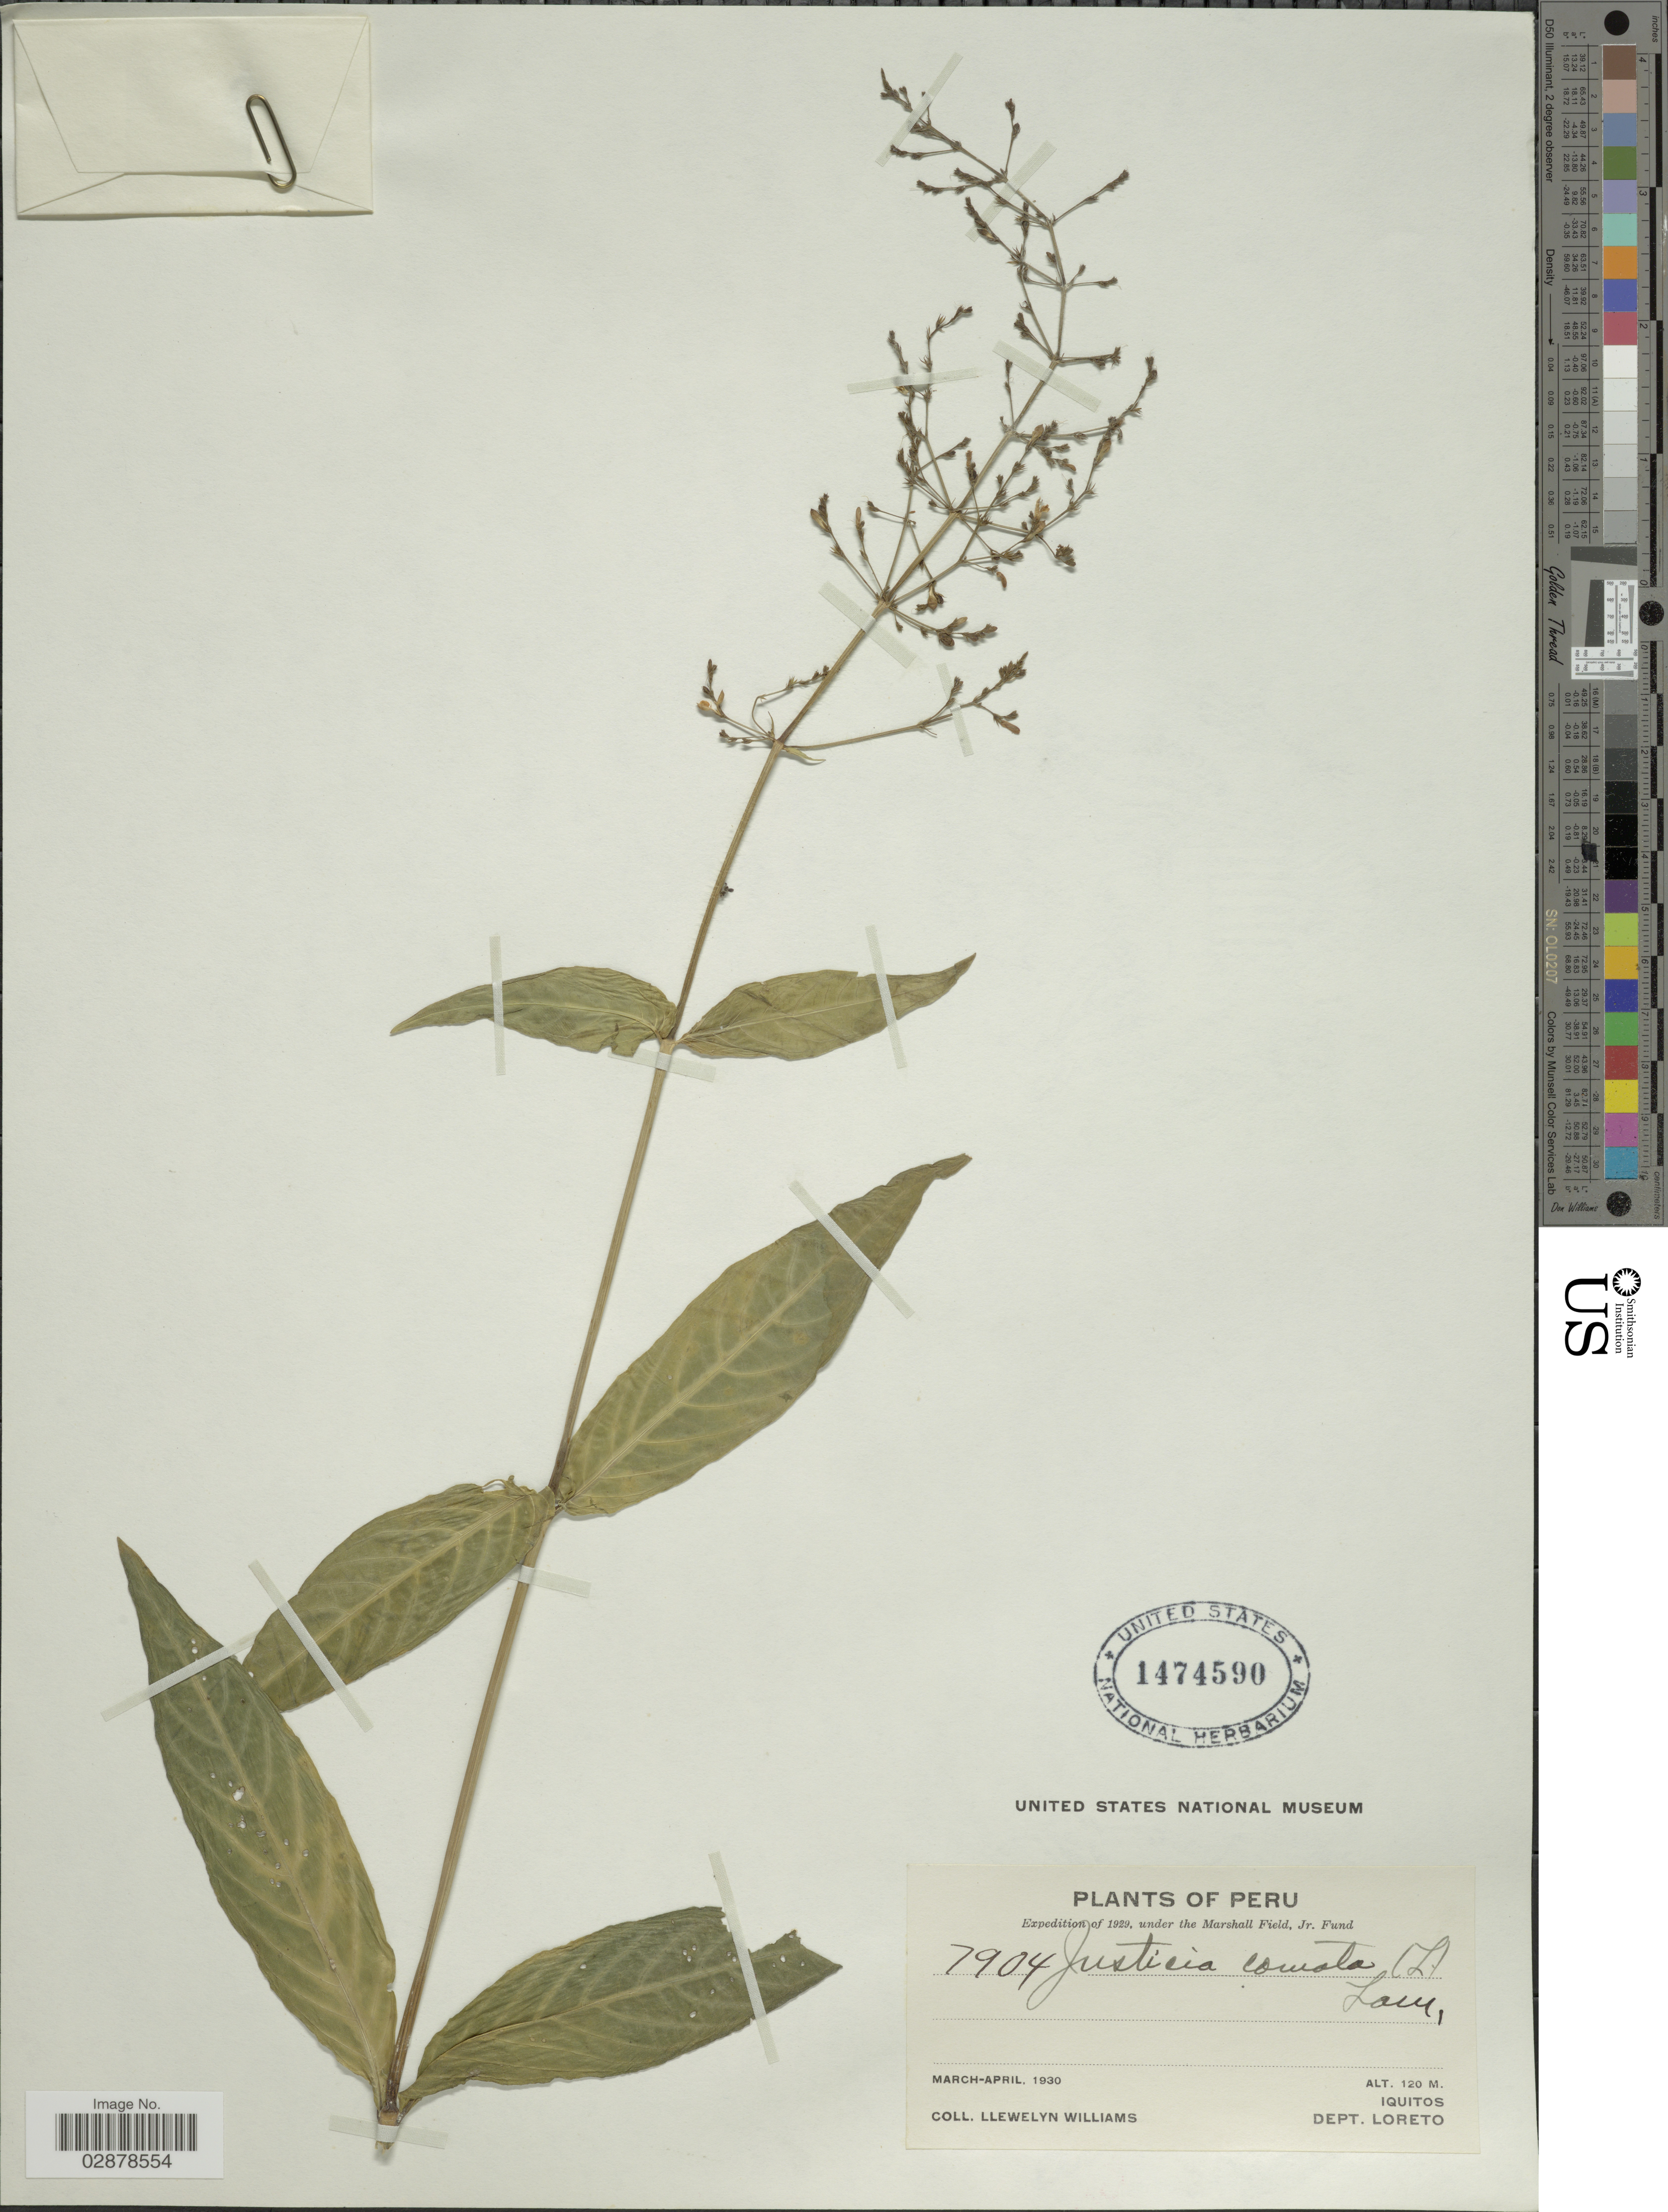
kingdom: Plantae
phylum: Tracheophyta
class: Magnoliopsida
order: Lamiales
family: Acanthaceae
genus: Justicia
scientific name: Justicia comata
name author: (L.) Lam.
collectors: Ll. Williams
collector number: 7904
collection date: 1930-03/1930-04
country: Peru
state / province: Loreto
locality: Iquitos, Dept. Loreto.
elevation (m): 120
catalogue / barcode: US 1474590